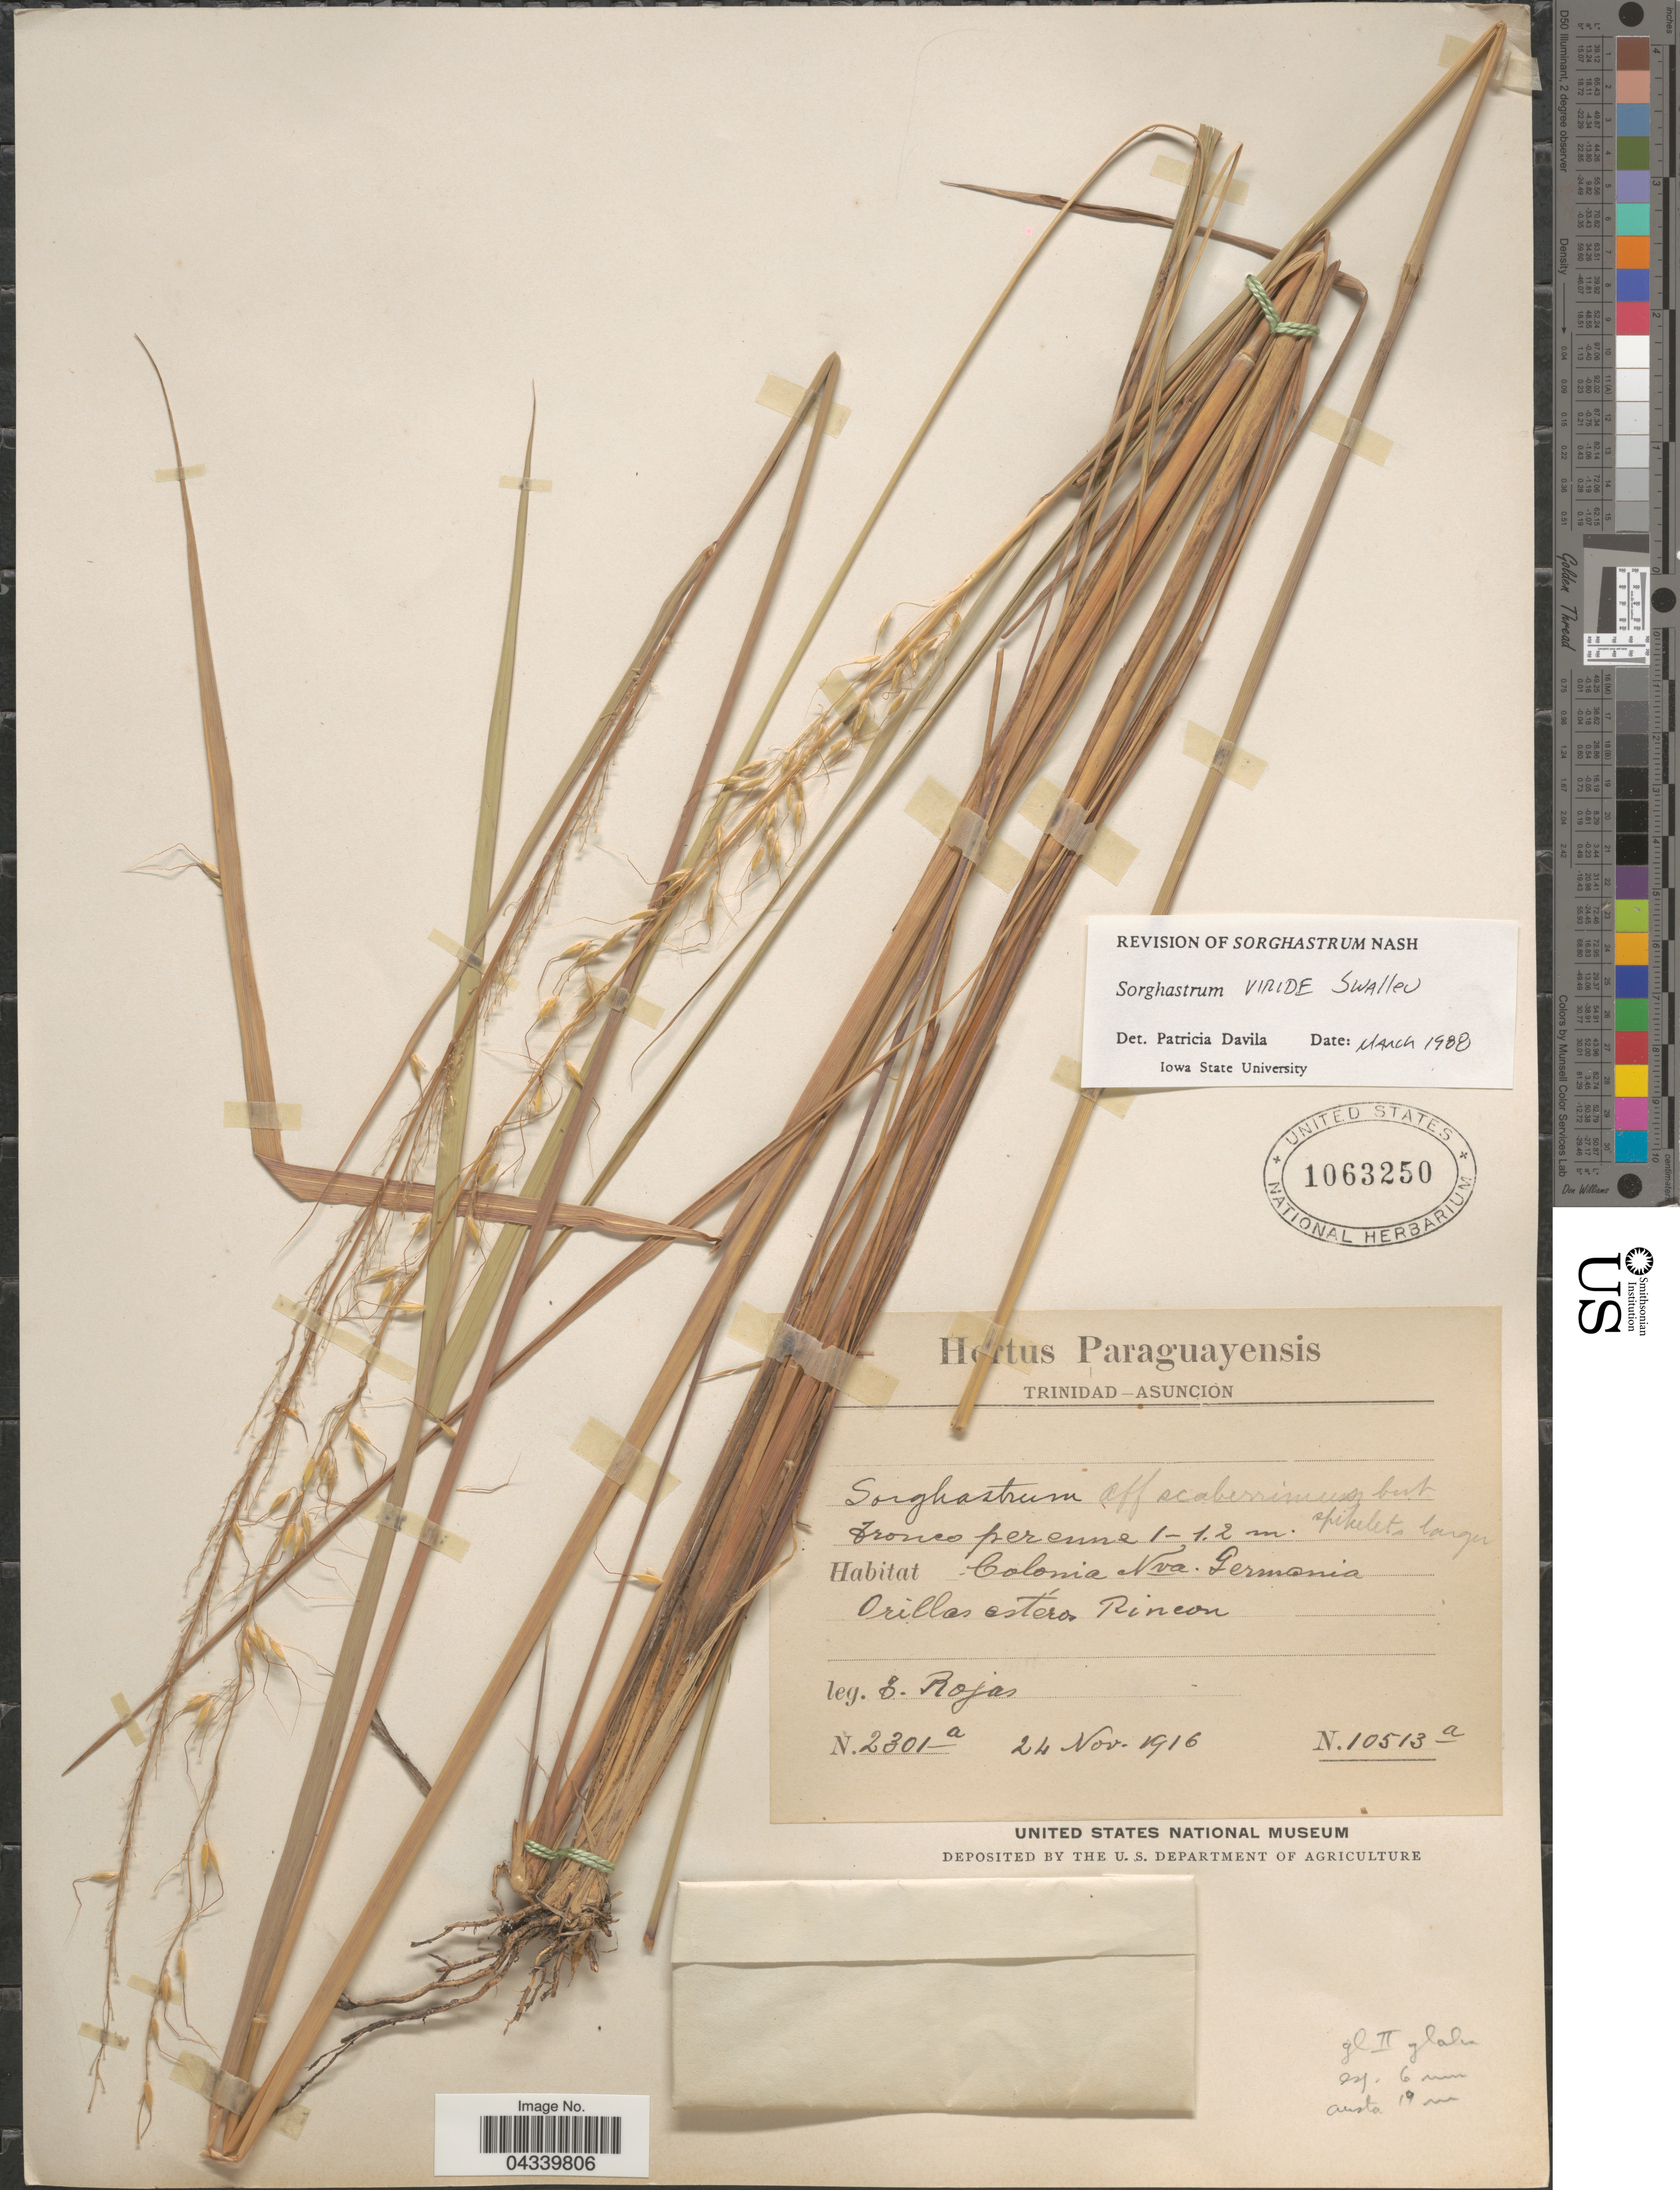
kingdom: Plantae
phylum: Tracheophyta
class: Liliopsida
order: Poales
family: Poaceae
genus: Sorghastrum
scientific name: Sorghastrum viride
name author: Swallen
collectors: T. Rojas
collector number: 2301a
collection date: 1916-11-24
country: Paraguay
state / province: Asuncion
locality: Colonia Nva. Germania. Orillas esteros Rincon.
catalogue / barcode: US 1063250